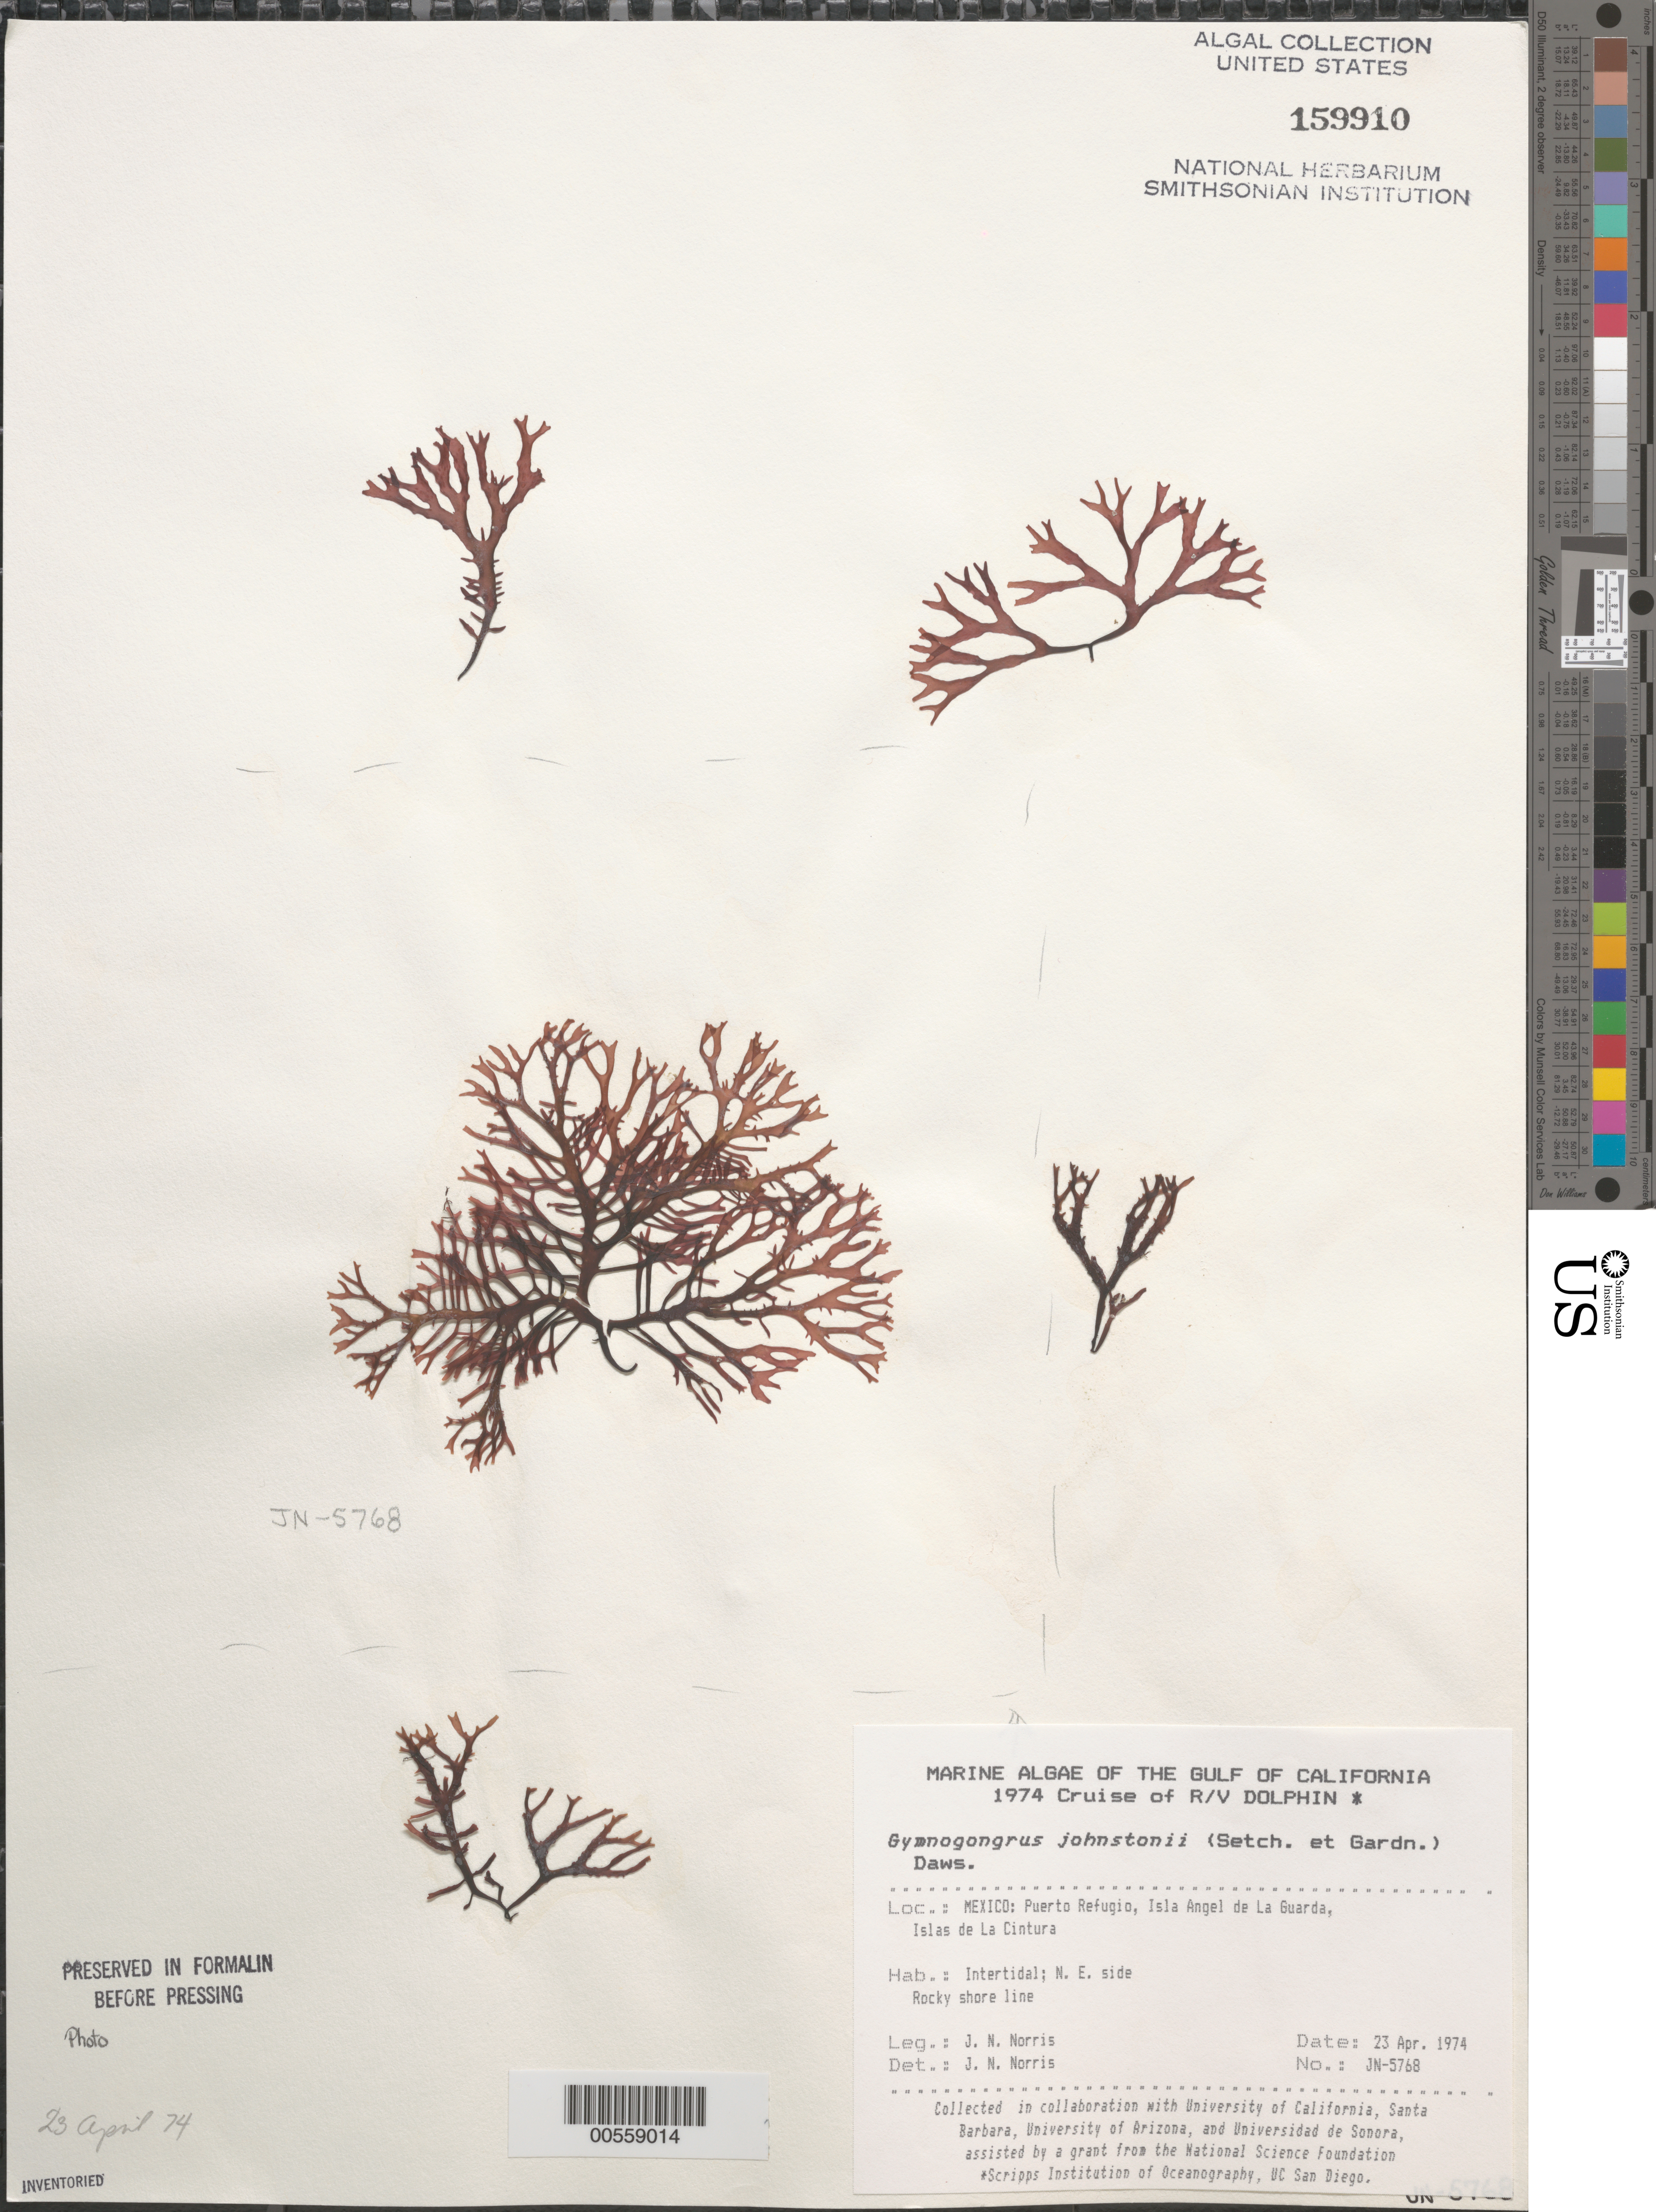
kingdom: Plantae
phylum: Rhodophyta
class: Florideophyceae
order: Gigartinales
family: Phyllophoraceae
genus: Gymnogongrus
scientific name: Gymnogongrus johnstonii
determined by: Norris, James N.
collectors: J. N. Norris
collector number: JN-5768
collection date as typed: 23 Apr 1974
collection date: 1974-04-23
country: Mexico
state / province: Baja California Norte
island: Isla Angel de la Guarda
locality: Puerto Refugio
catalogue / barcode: US 159910